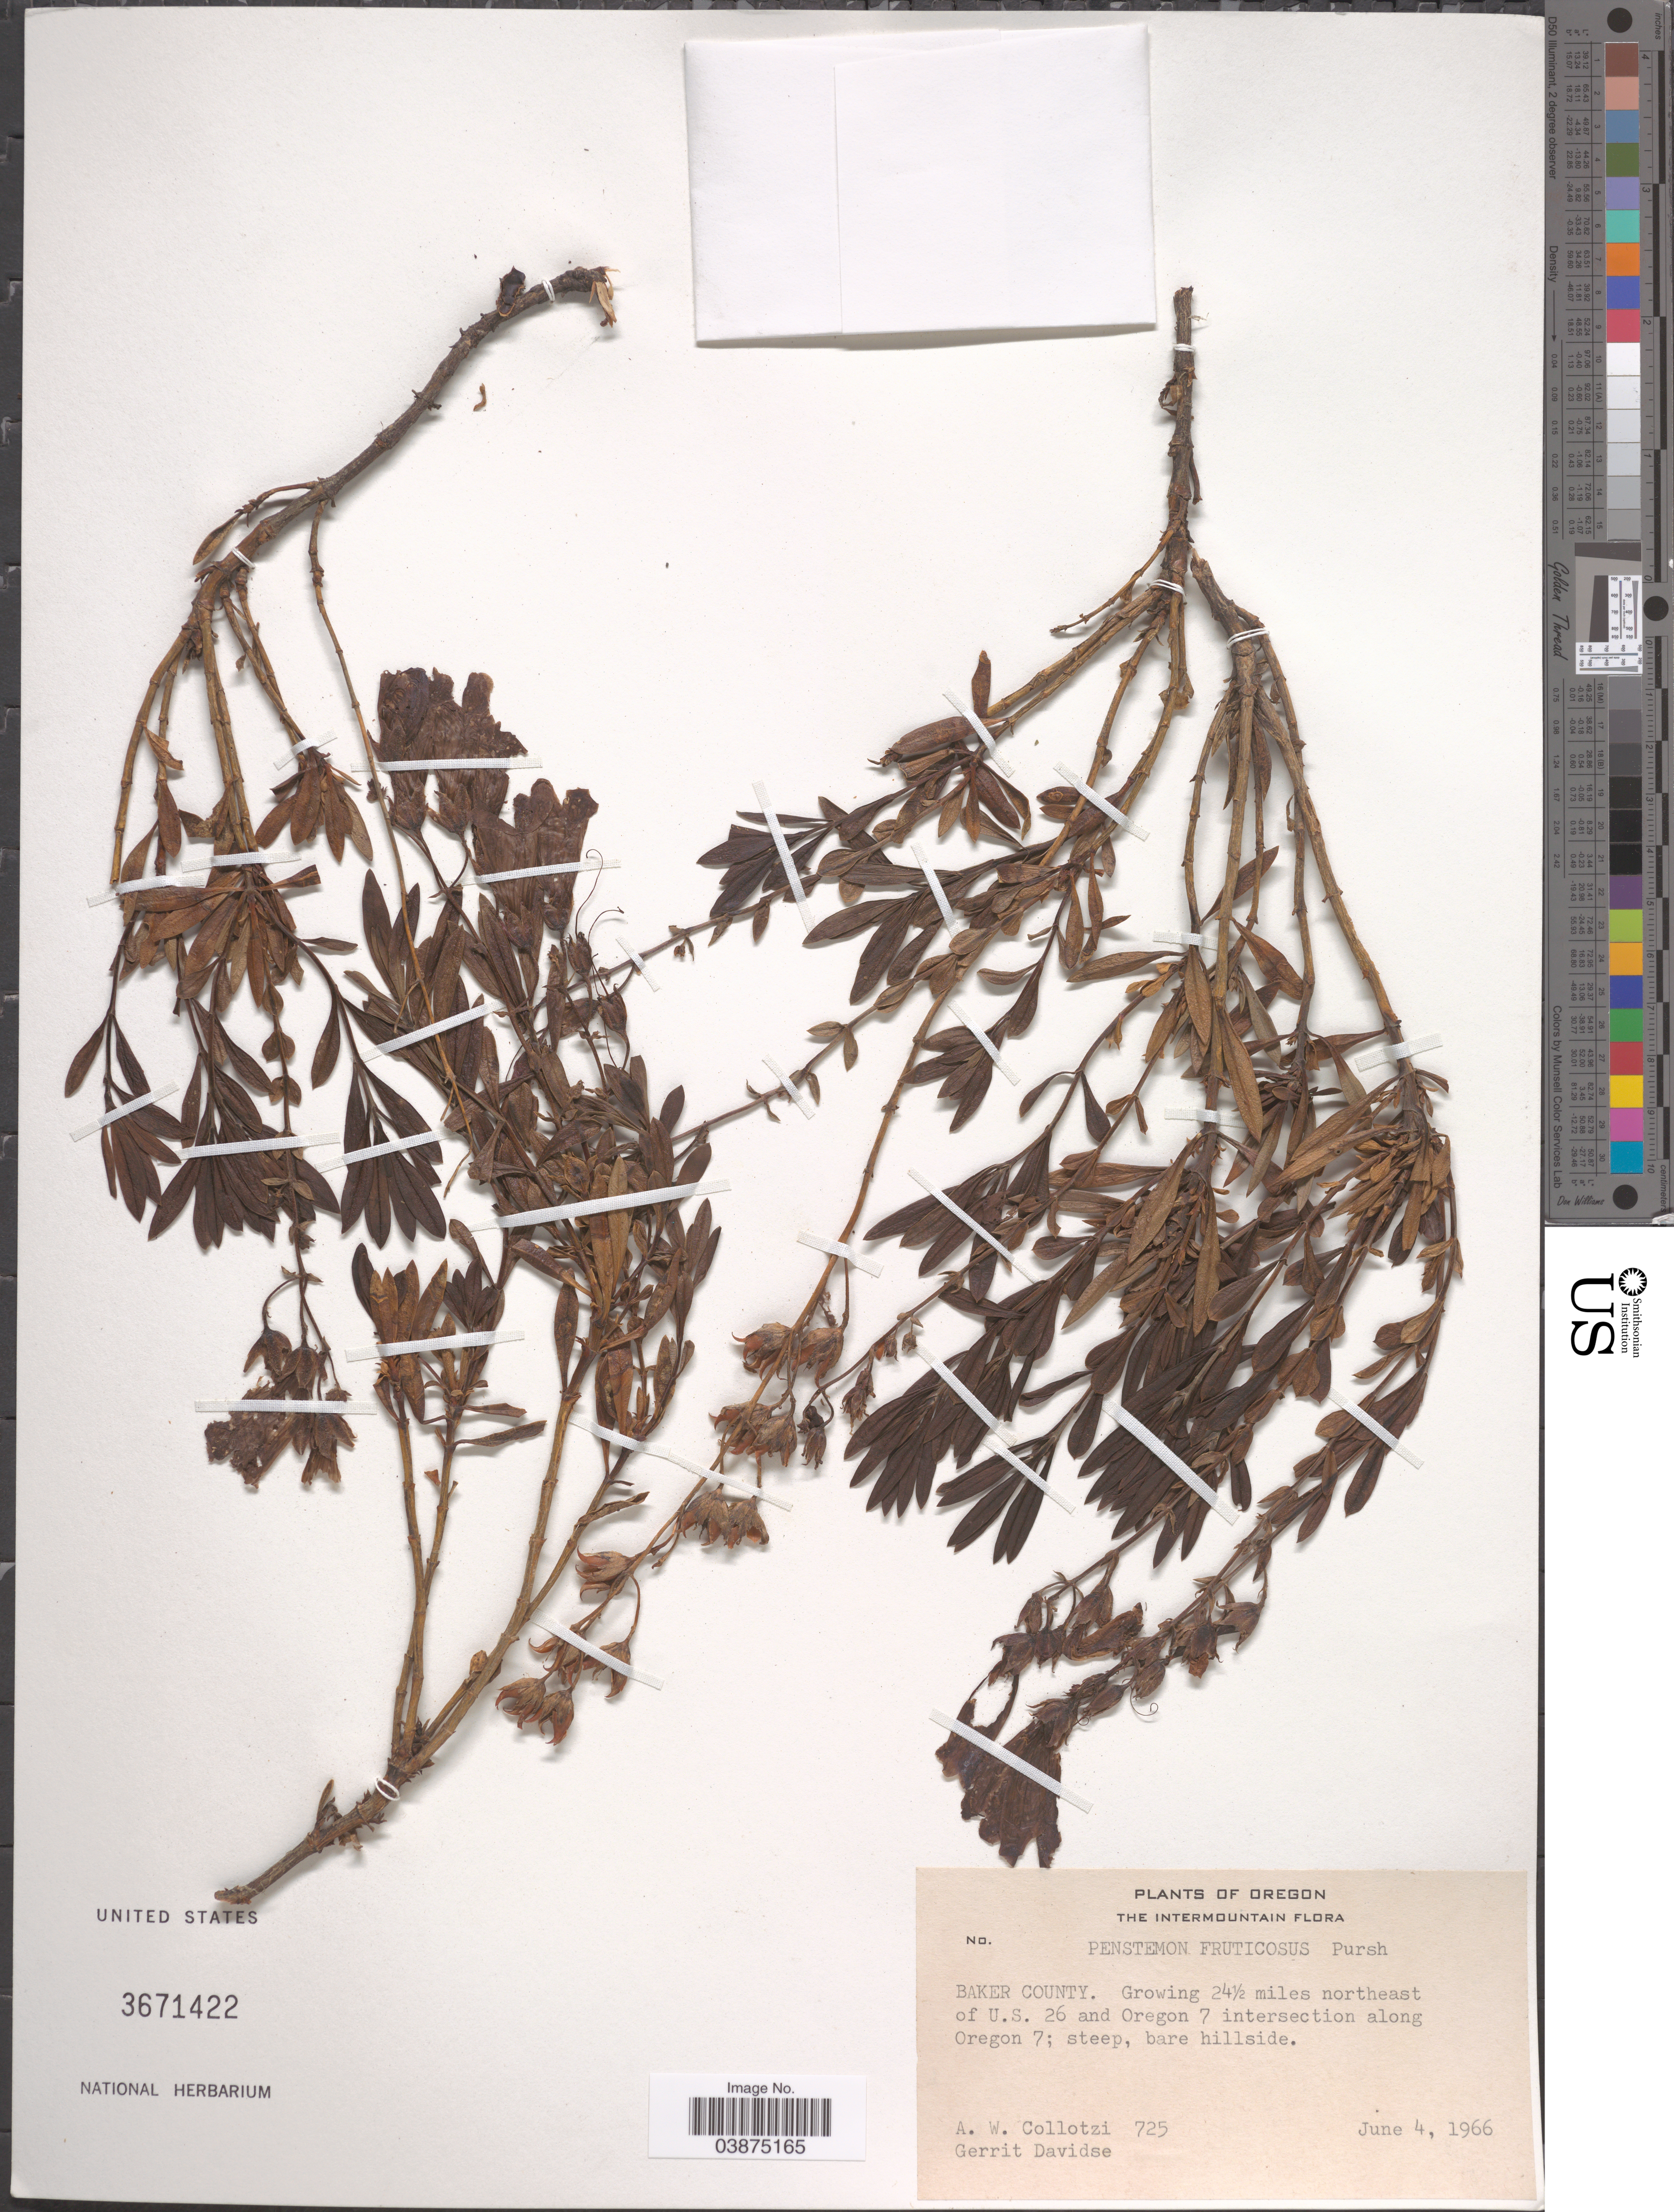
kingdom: Plantae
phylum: Tracheophyta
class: Magnoliopsida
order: Lamiales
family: Plantaginaceae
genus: Penstemon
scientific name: Penstemon fruticosus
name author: (Pursh) Greene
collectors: A. W. Collotzi & G. Davidse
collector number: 725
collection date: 1966-06-04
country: United States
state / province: Oregon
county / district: Baker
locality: The Intermountain. Baker County. 24½ miles northeast of U.S. 26 and Oregon 7 intersection along Oregon 7.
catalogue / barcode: US 3671422